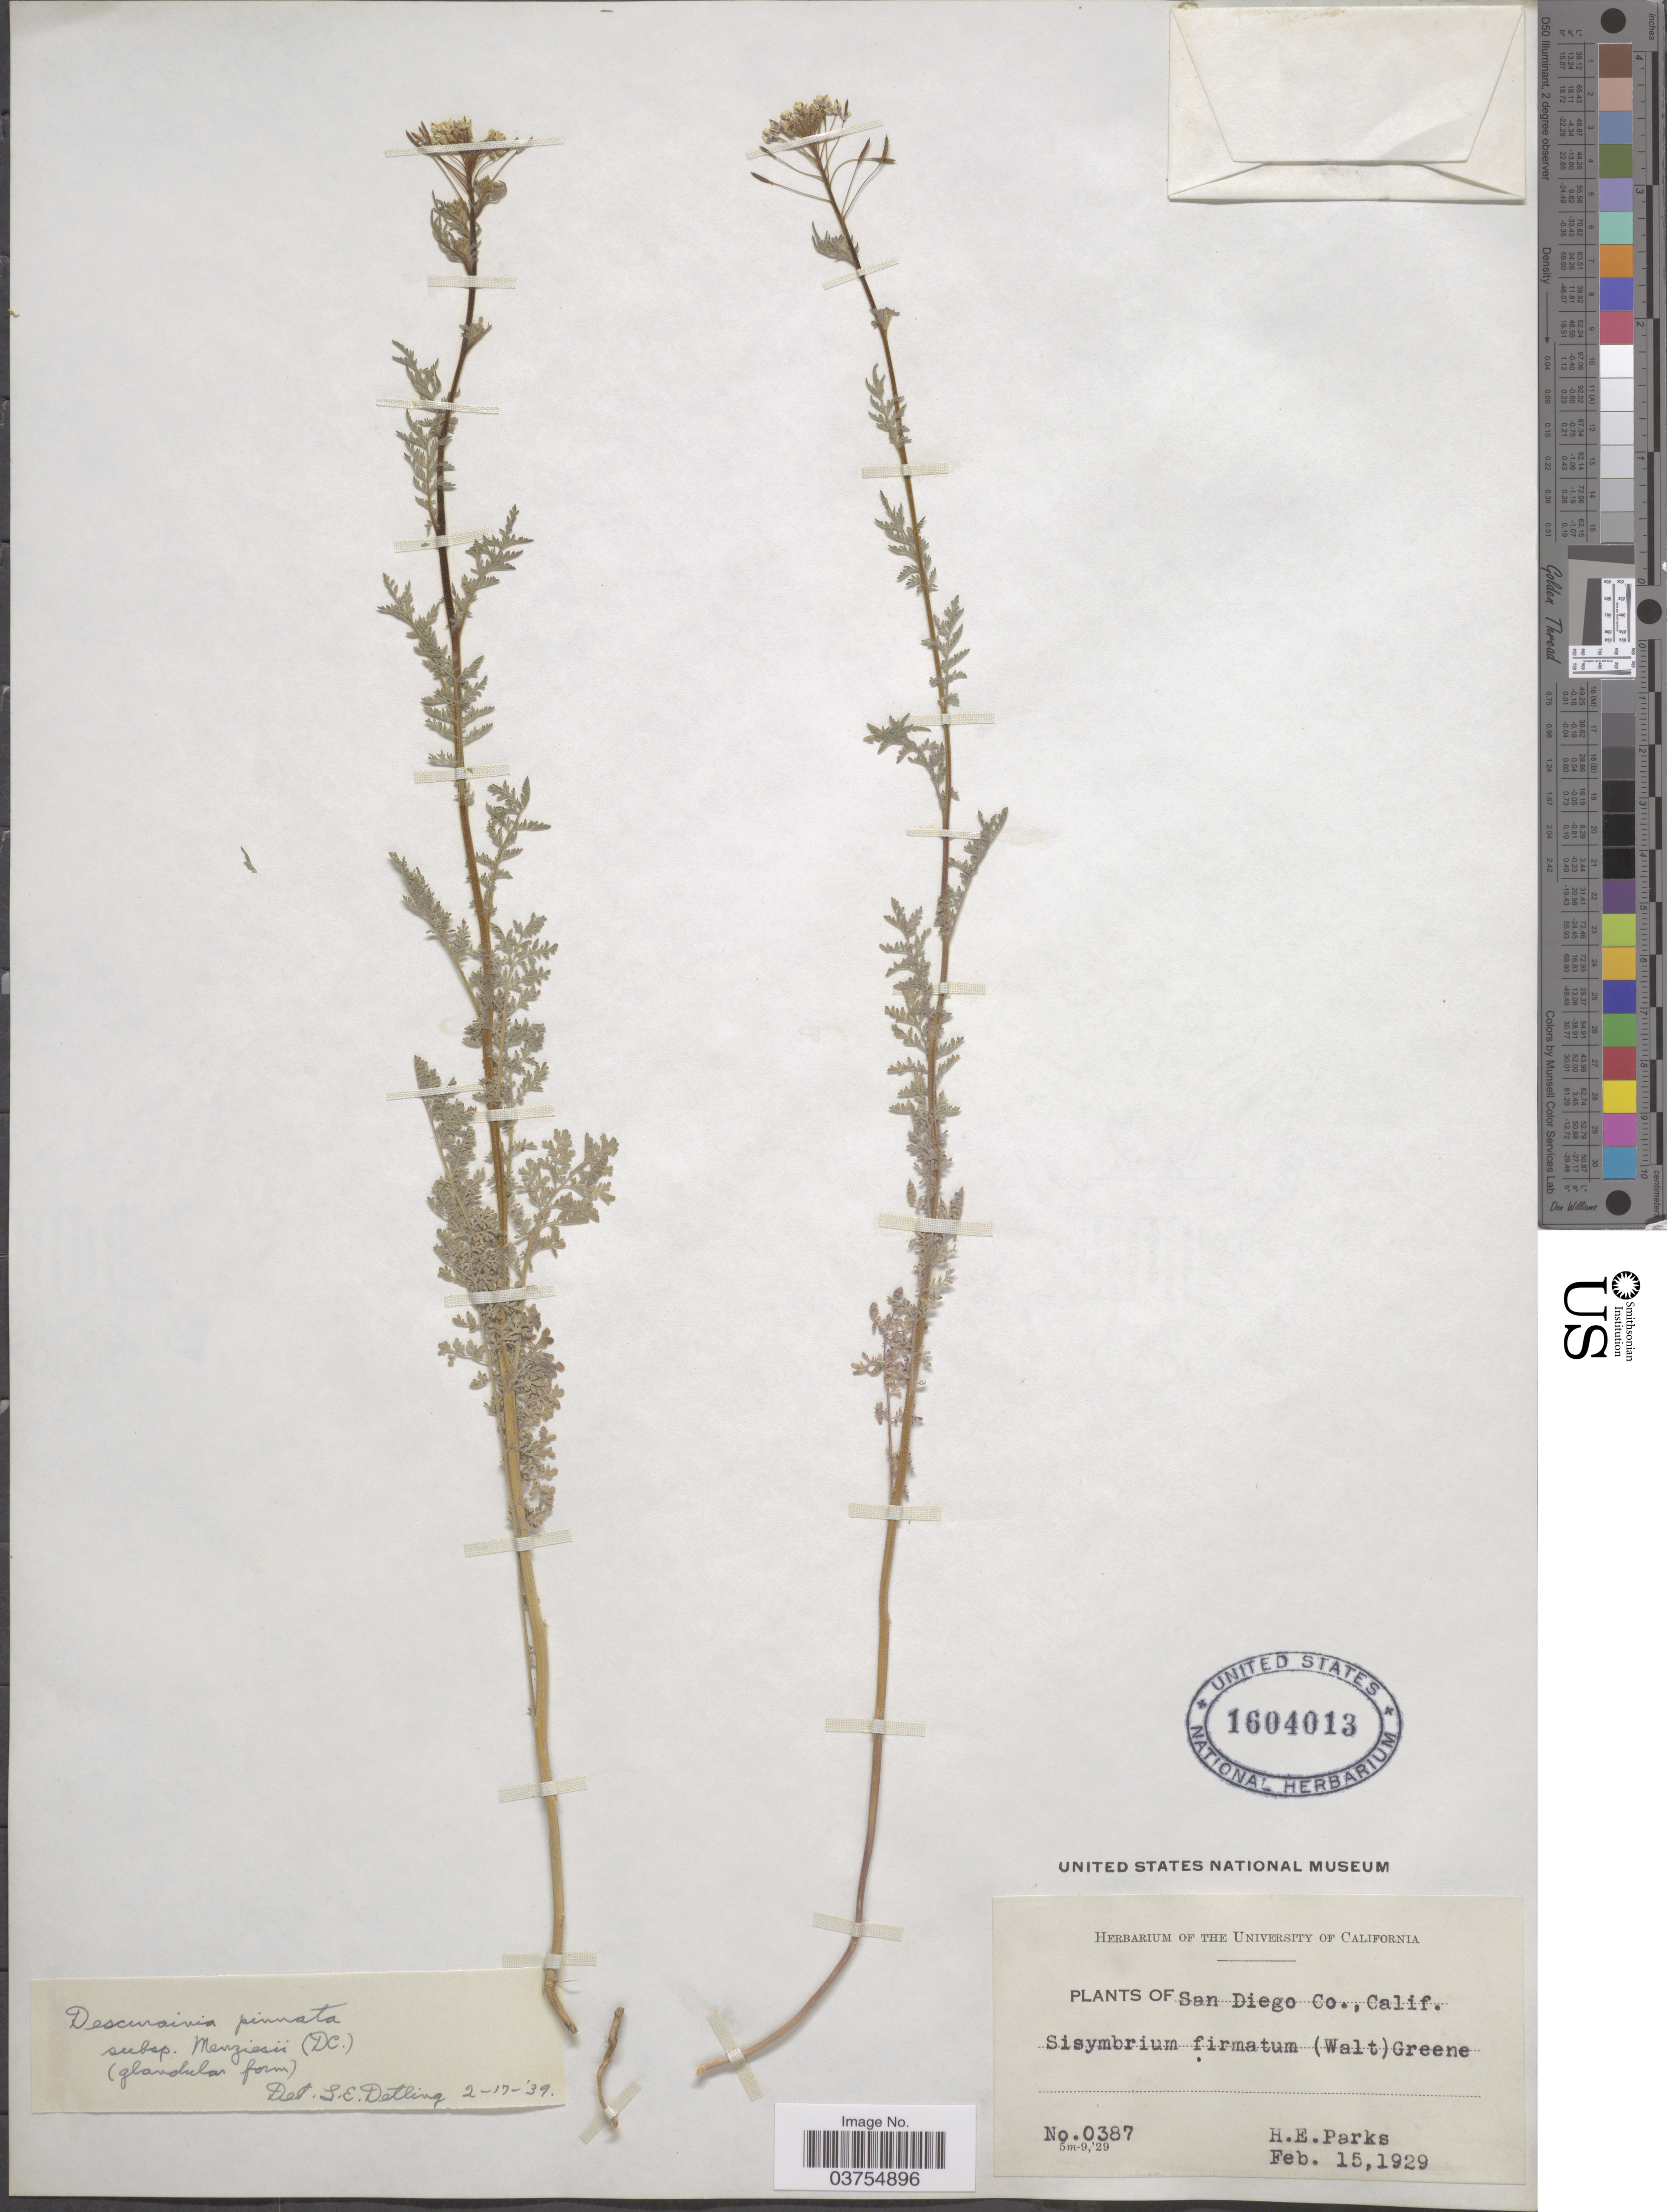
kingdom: Plantae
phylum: Tracheophyta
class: Magnoliopsida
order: Brassicales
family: Brassicaceae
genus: Descurainia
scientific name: Descurainia pinnata subsp. menziesii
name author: (DC.) Detling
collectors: H. E. Parks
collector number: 0387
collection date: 1929-02-15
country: United States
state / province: California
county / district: San Diego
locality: San Diego Co.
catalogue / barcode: US 1604013